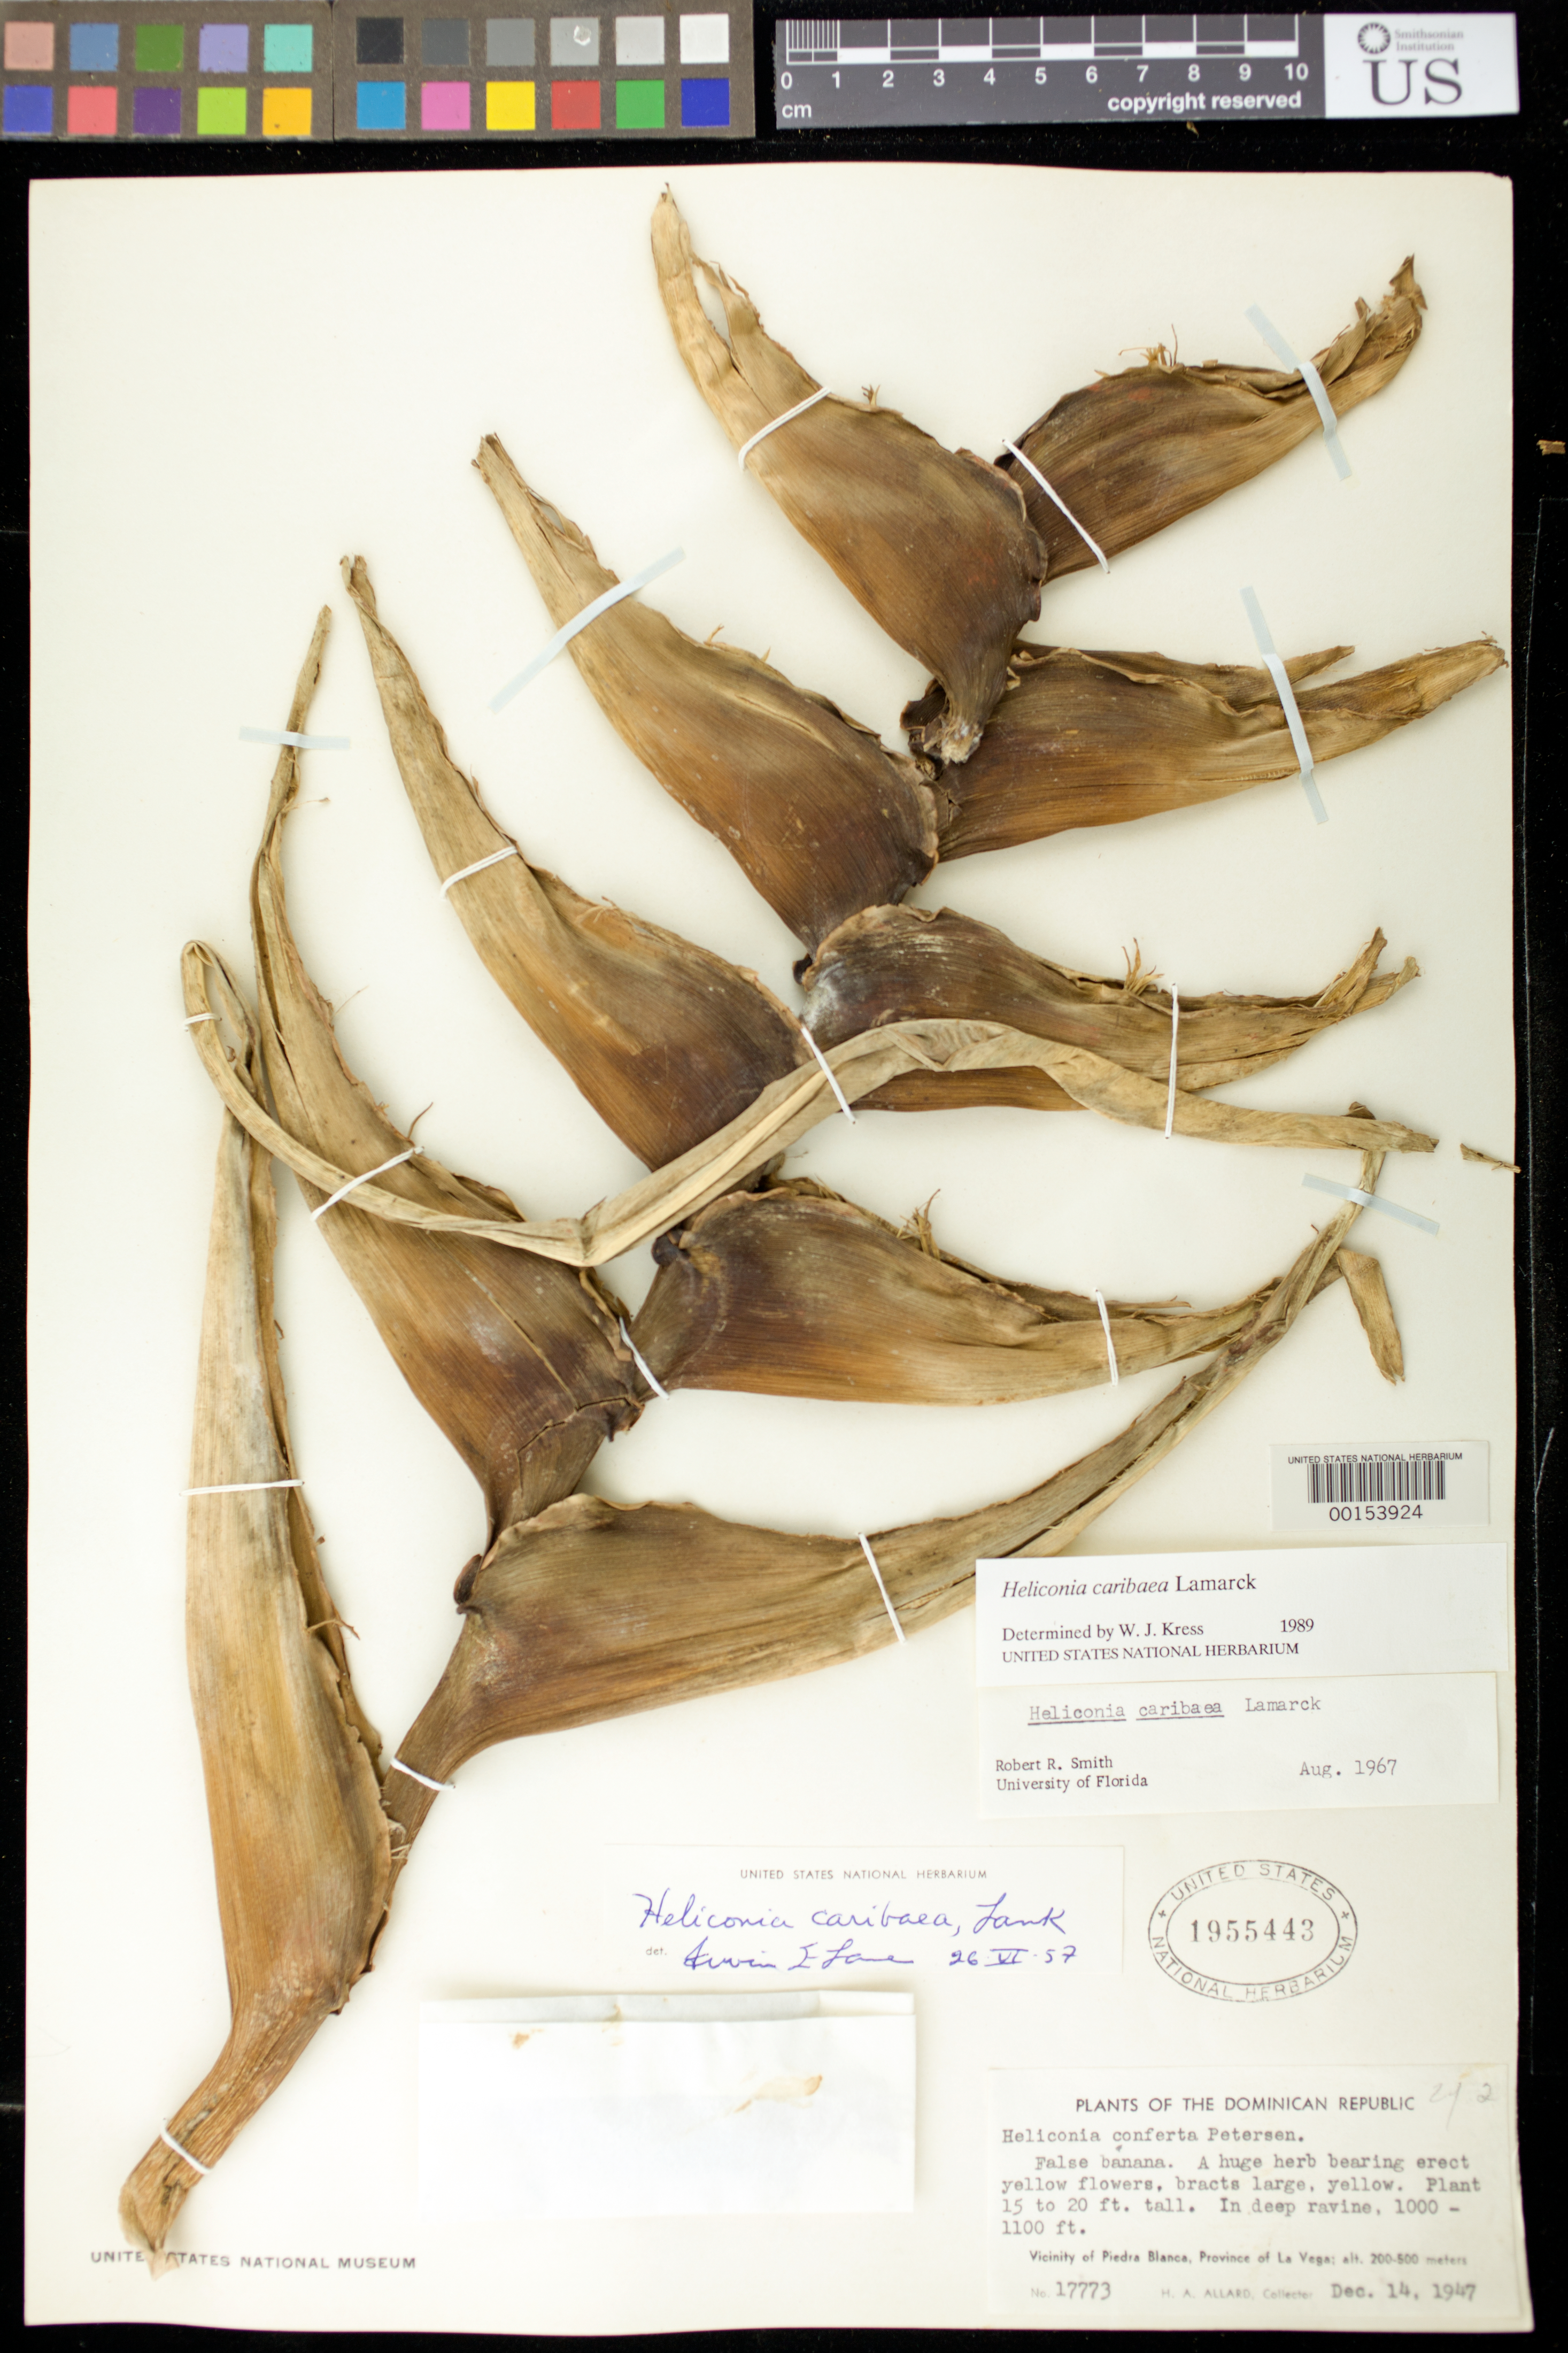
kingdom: Plantae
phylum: Tracheophyta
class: Liliopsida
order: Zingiberales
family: Heliconiaceae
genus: Heliconia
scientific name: Heliconia caribaea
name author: Lam.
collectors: H. A. Allard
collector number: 17773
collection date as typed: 14 Dec 1947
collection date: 1947-12-14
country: Dominican Republic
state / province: La Vega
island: Hispaniola Island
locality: Vicinity of piedra blanca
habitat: in deep ravine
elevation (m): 305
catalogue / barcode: US 1955443